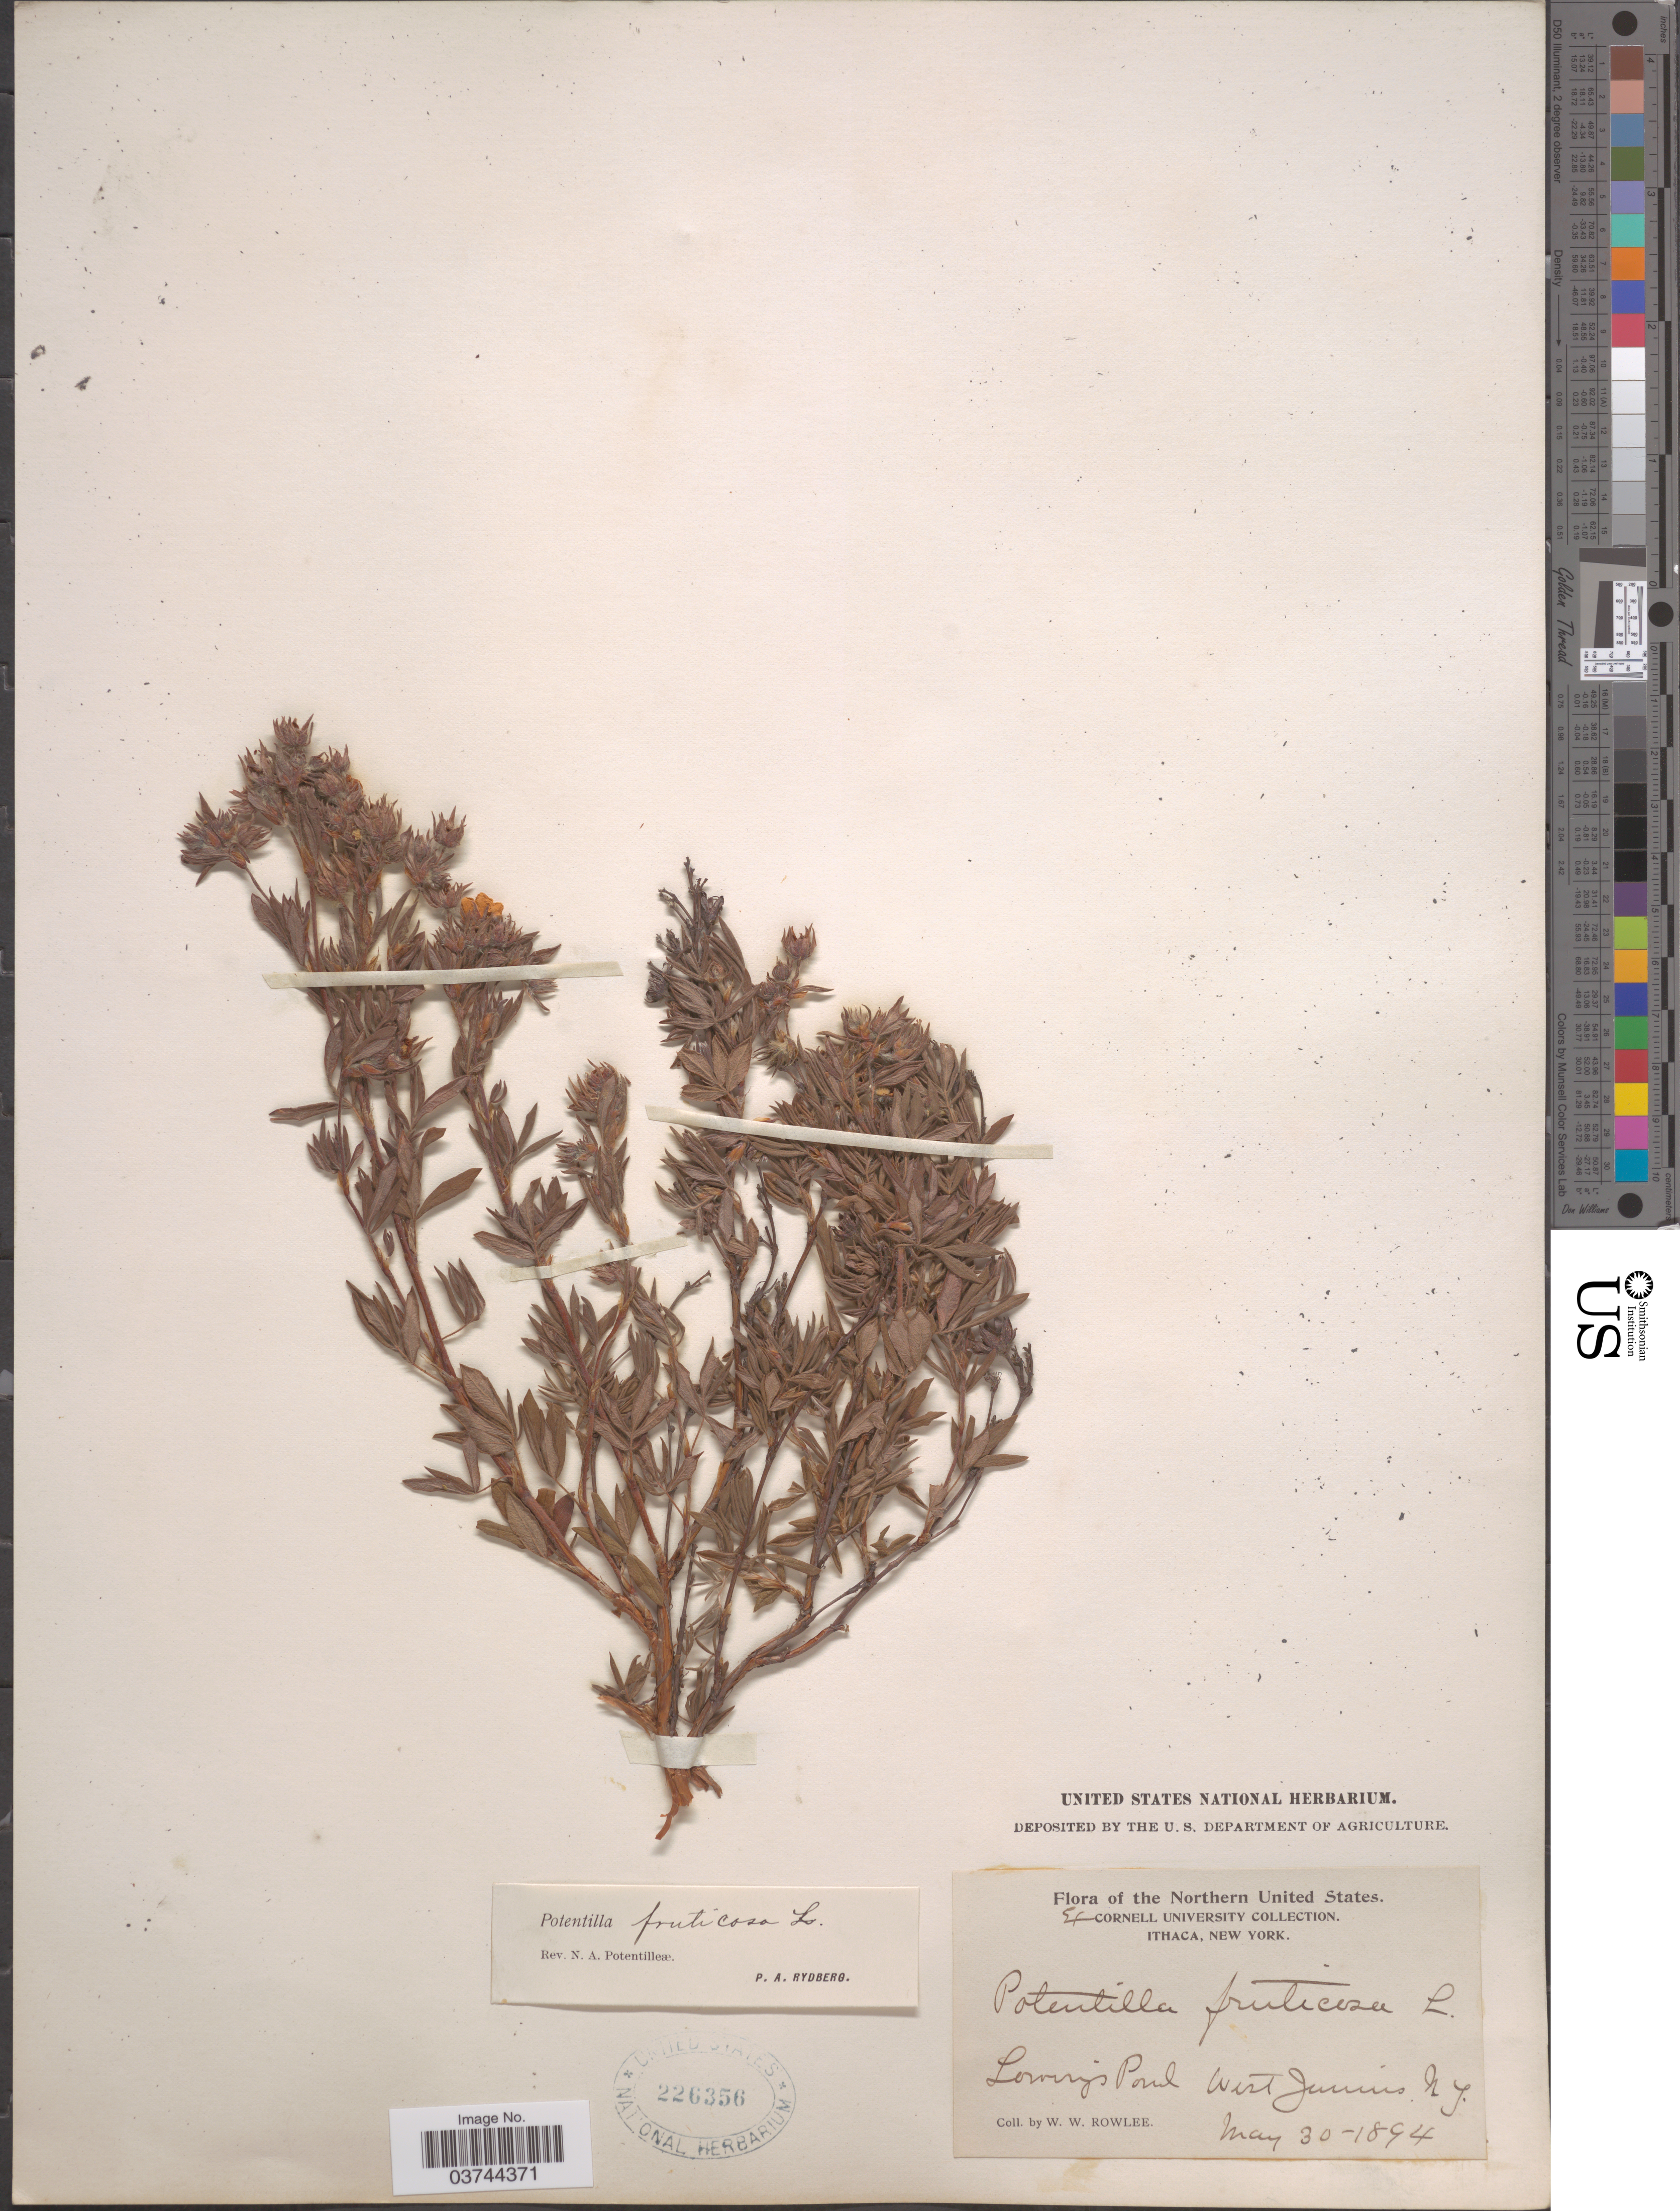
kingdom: Plantae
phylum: Tracheophyta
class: Magnoliopsida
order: Rosales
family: Rosaceae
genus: Dasiphora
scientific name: Dasiphora fruticosa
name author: (L.) Rydb.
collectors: W. W. Rowlee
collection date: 1894-05-30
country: United States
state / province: New York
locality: The Northern United States. Lowry's Pond, West Junius.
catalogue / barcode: US 226356